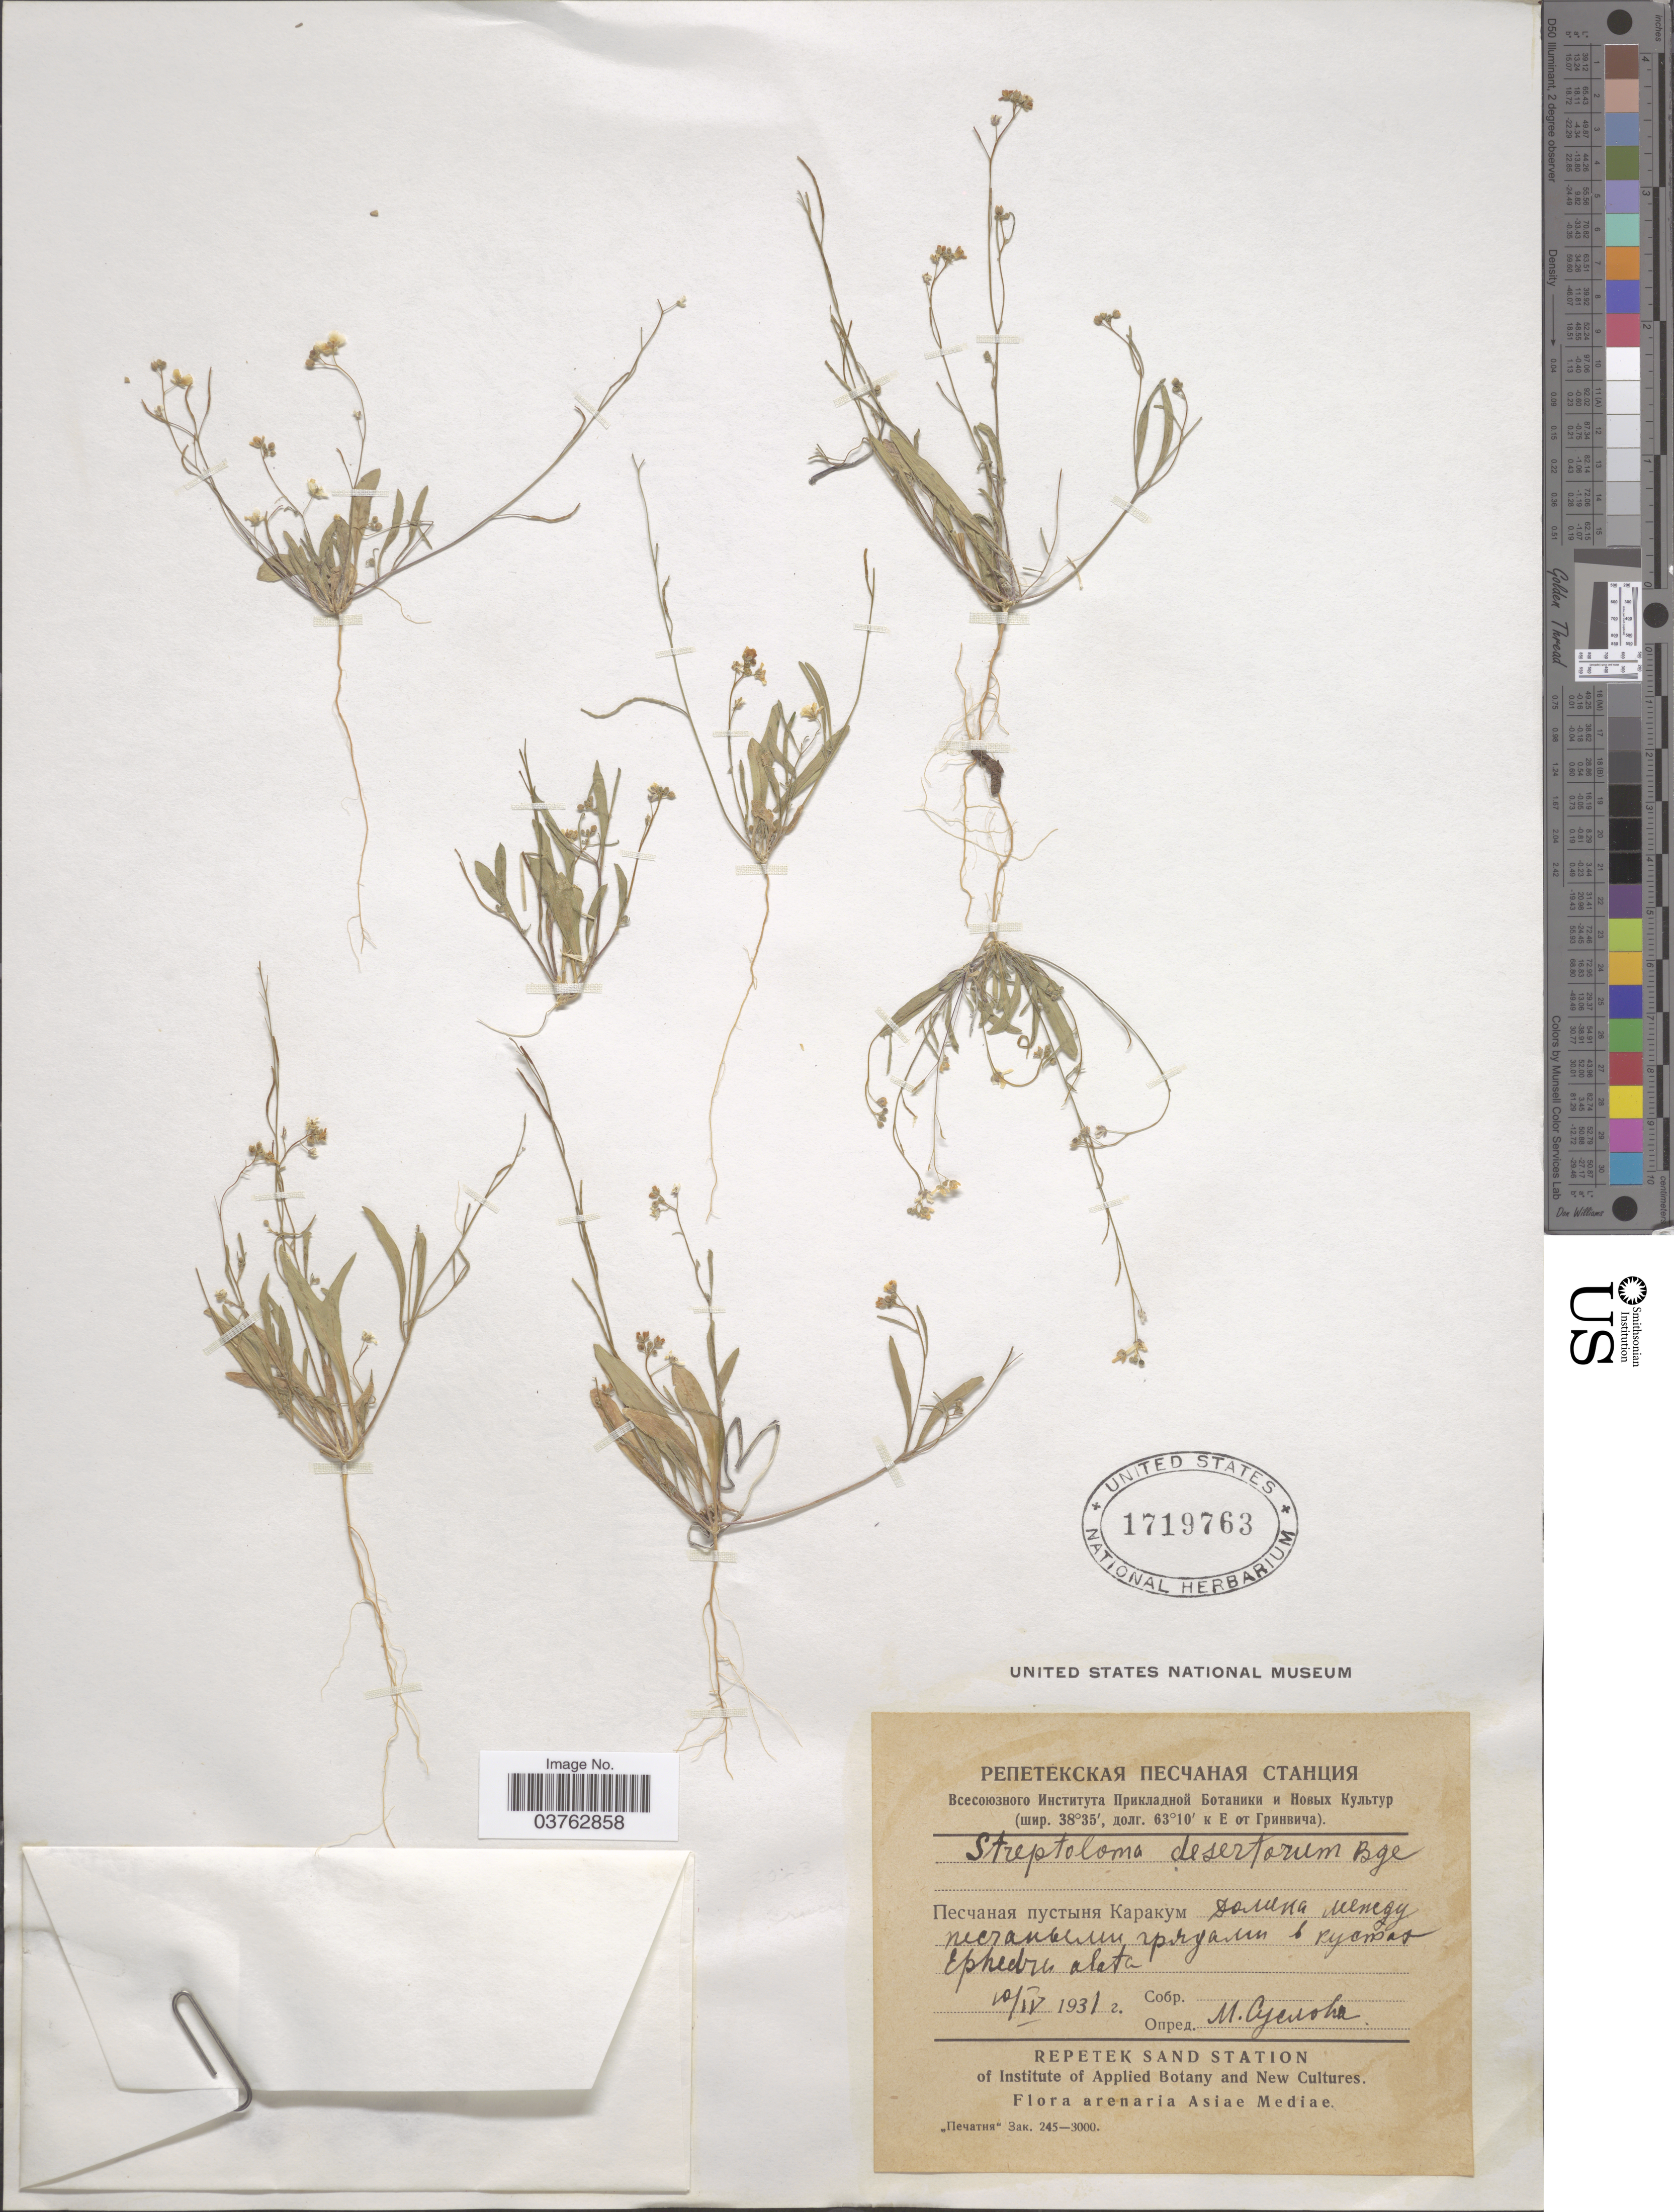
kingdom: Plantae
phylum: Tracheophyta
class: Magnoliopsida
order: Brassicales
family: Brassicaceae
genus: Streptoloma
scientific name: Streptoloma desertorum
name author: Bunge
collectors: M. Suslova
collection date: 1931-04-10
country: Turkmenistan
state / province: Lebap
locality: Karakum Desert, Repetek Station.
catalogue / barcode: US 1719763